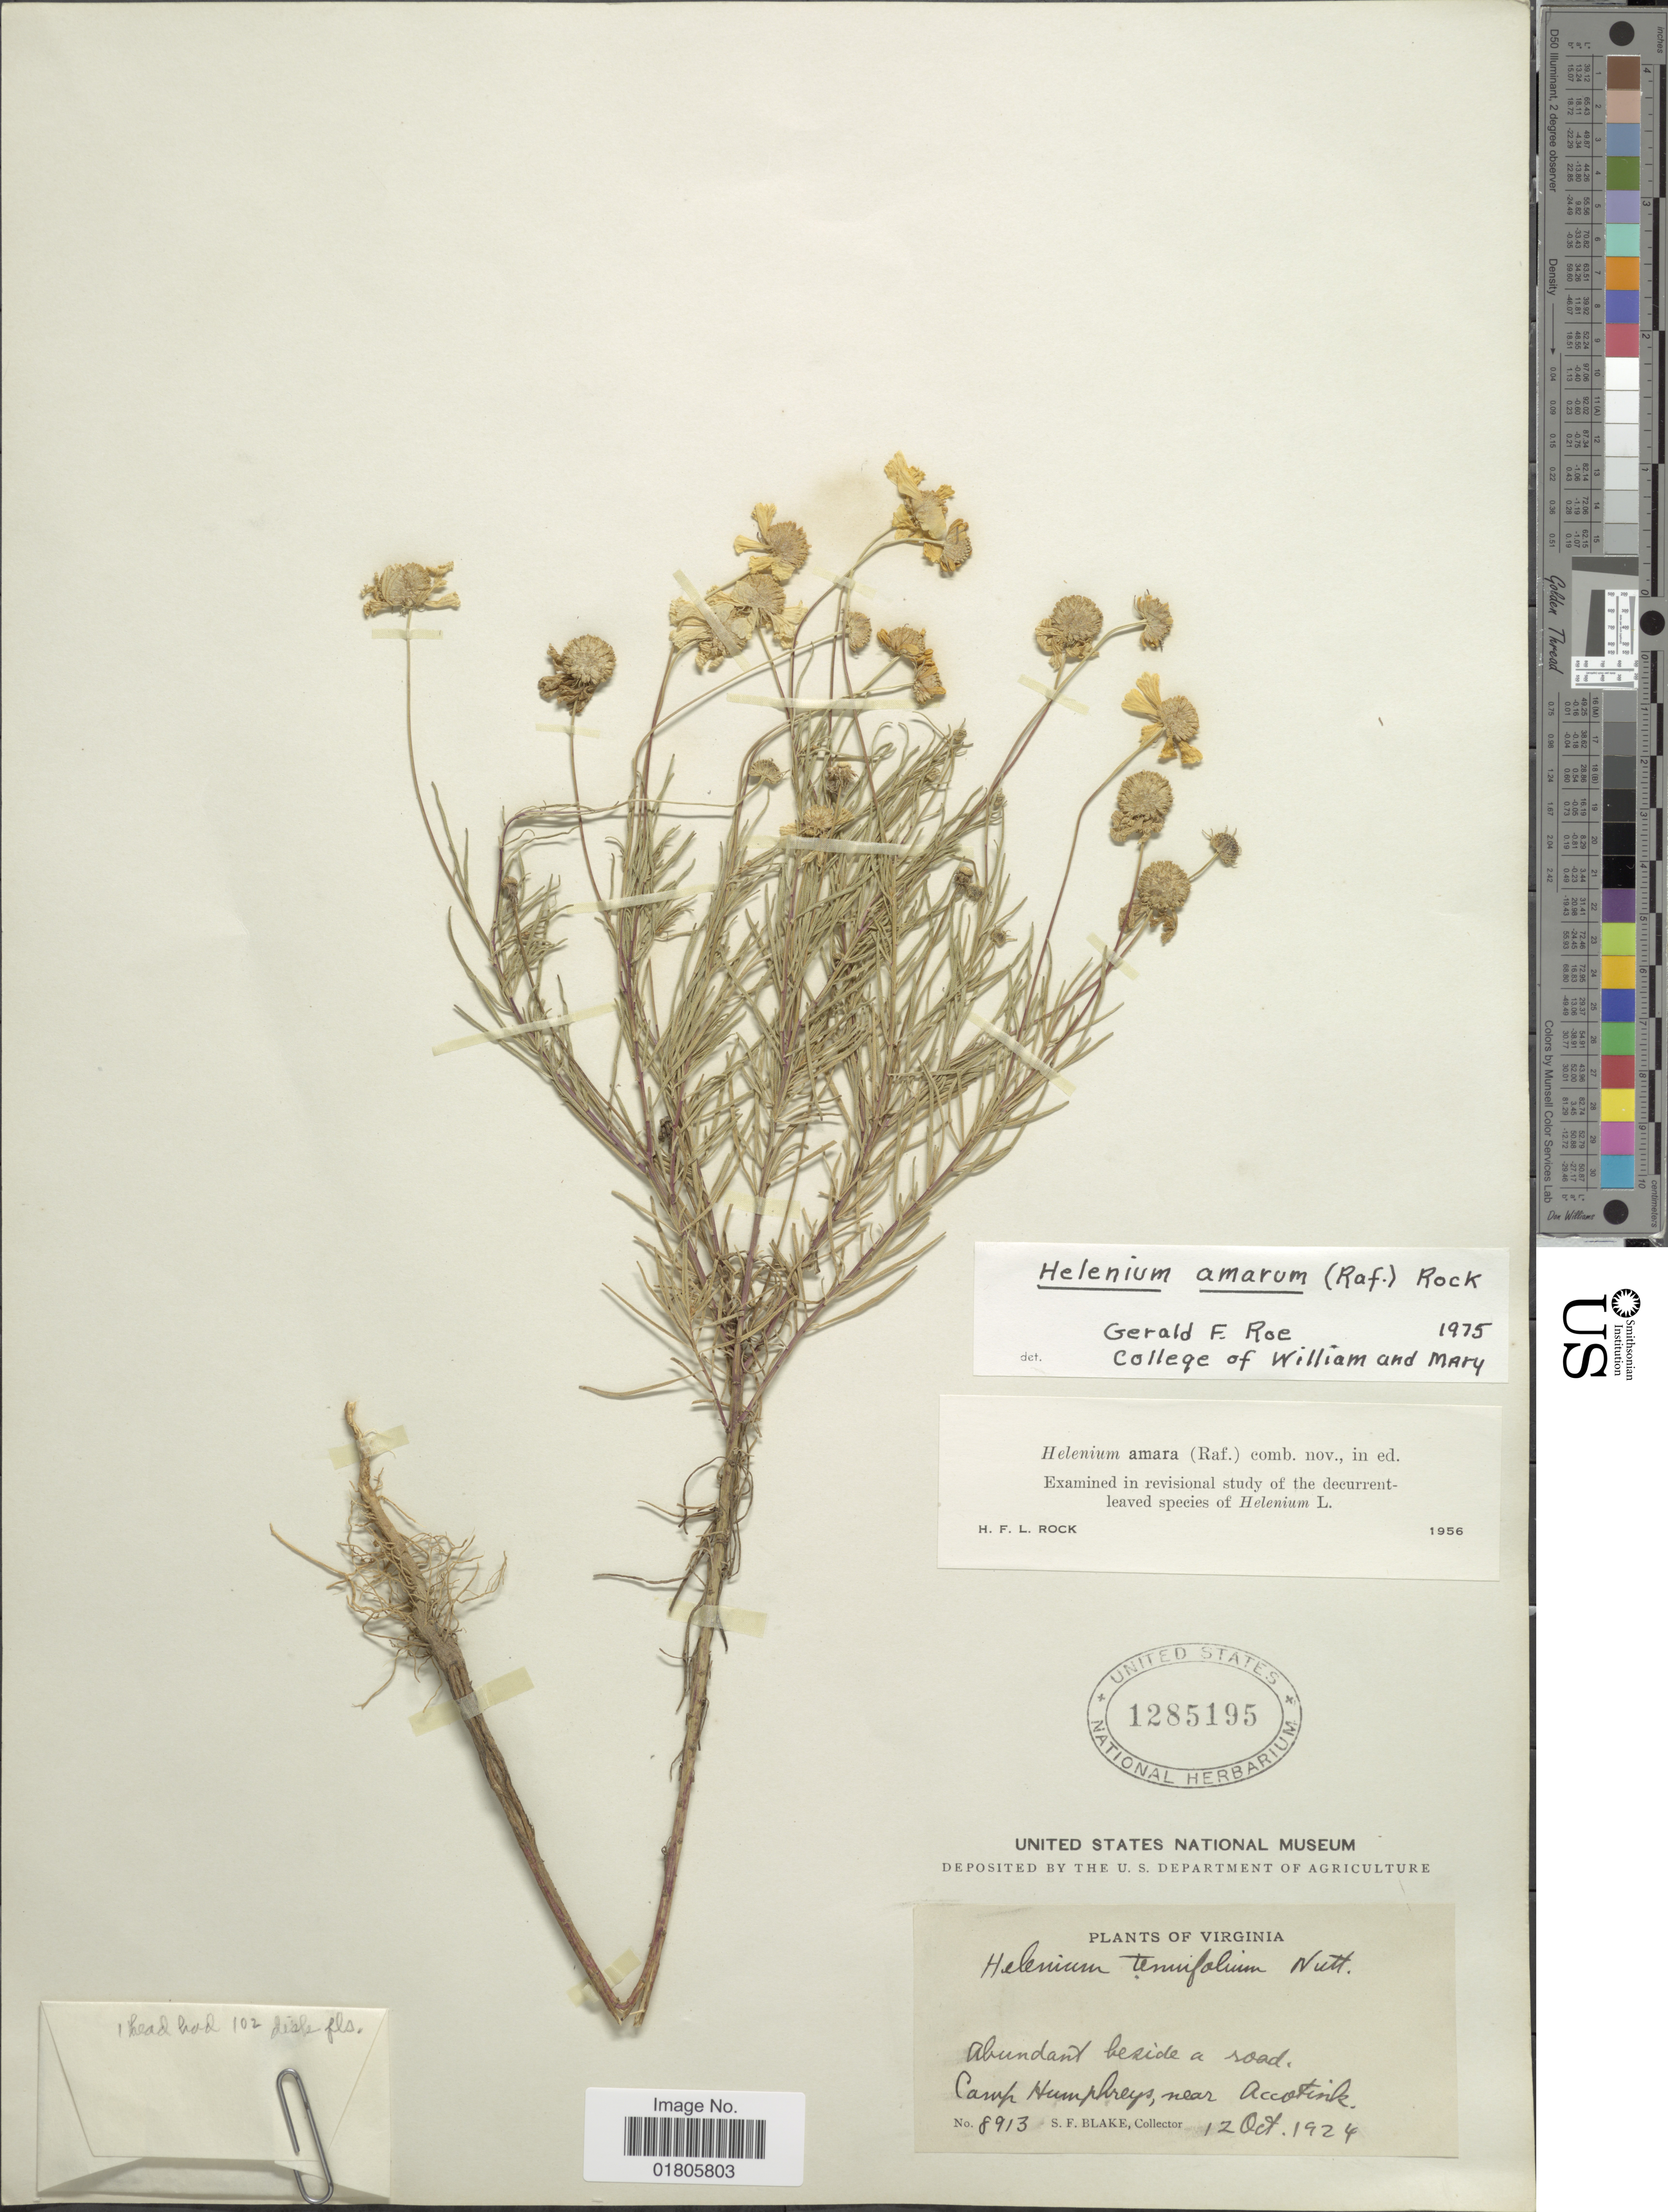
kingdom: Plantae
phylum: Tracheophyta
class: Magnoliopsida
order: Asterales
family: Asteraceae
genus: Helenium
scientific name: Helenium amarum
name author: (Raf.) H. Rock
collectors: S. Blake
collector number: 8913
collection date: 1924-10-12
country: United States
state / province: Virginia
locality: Camp Humphreys near Accotink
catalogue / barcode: US 1285195